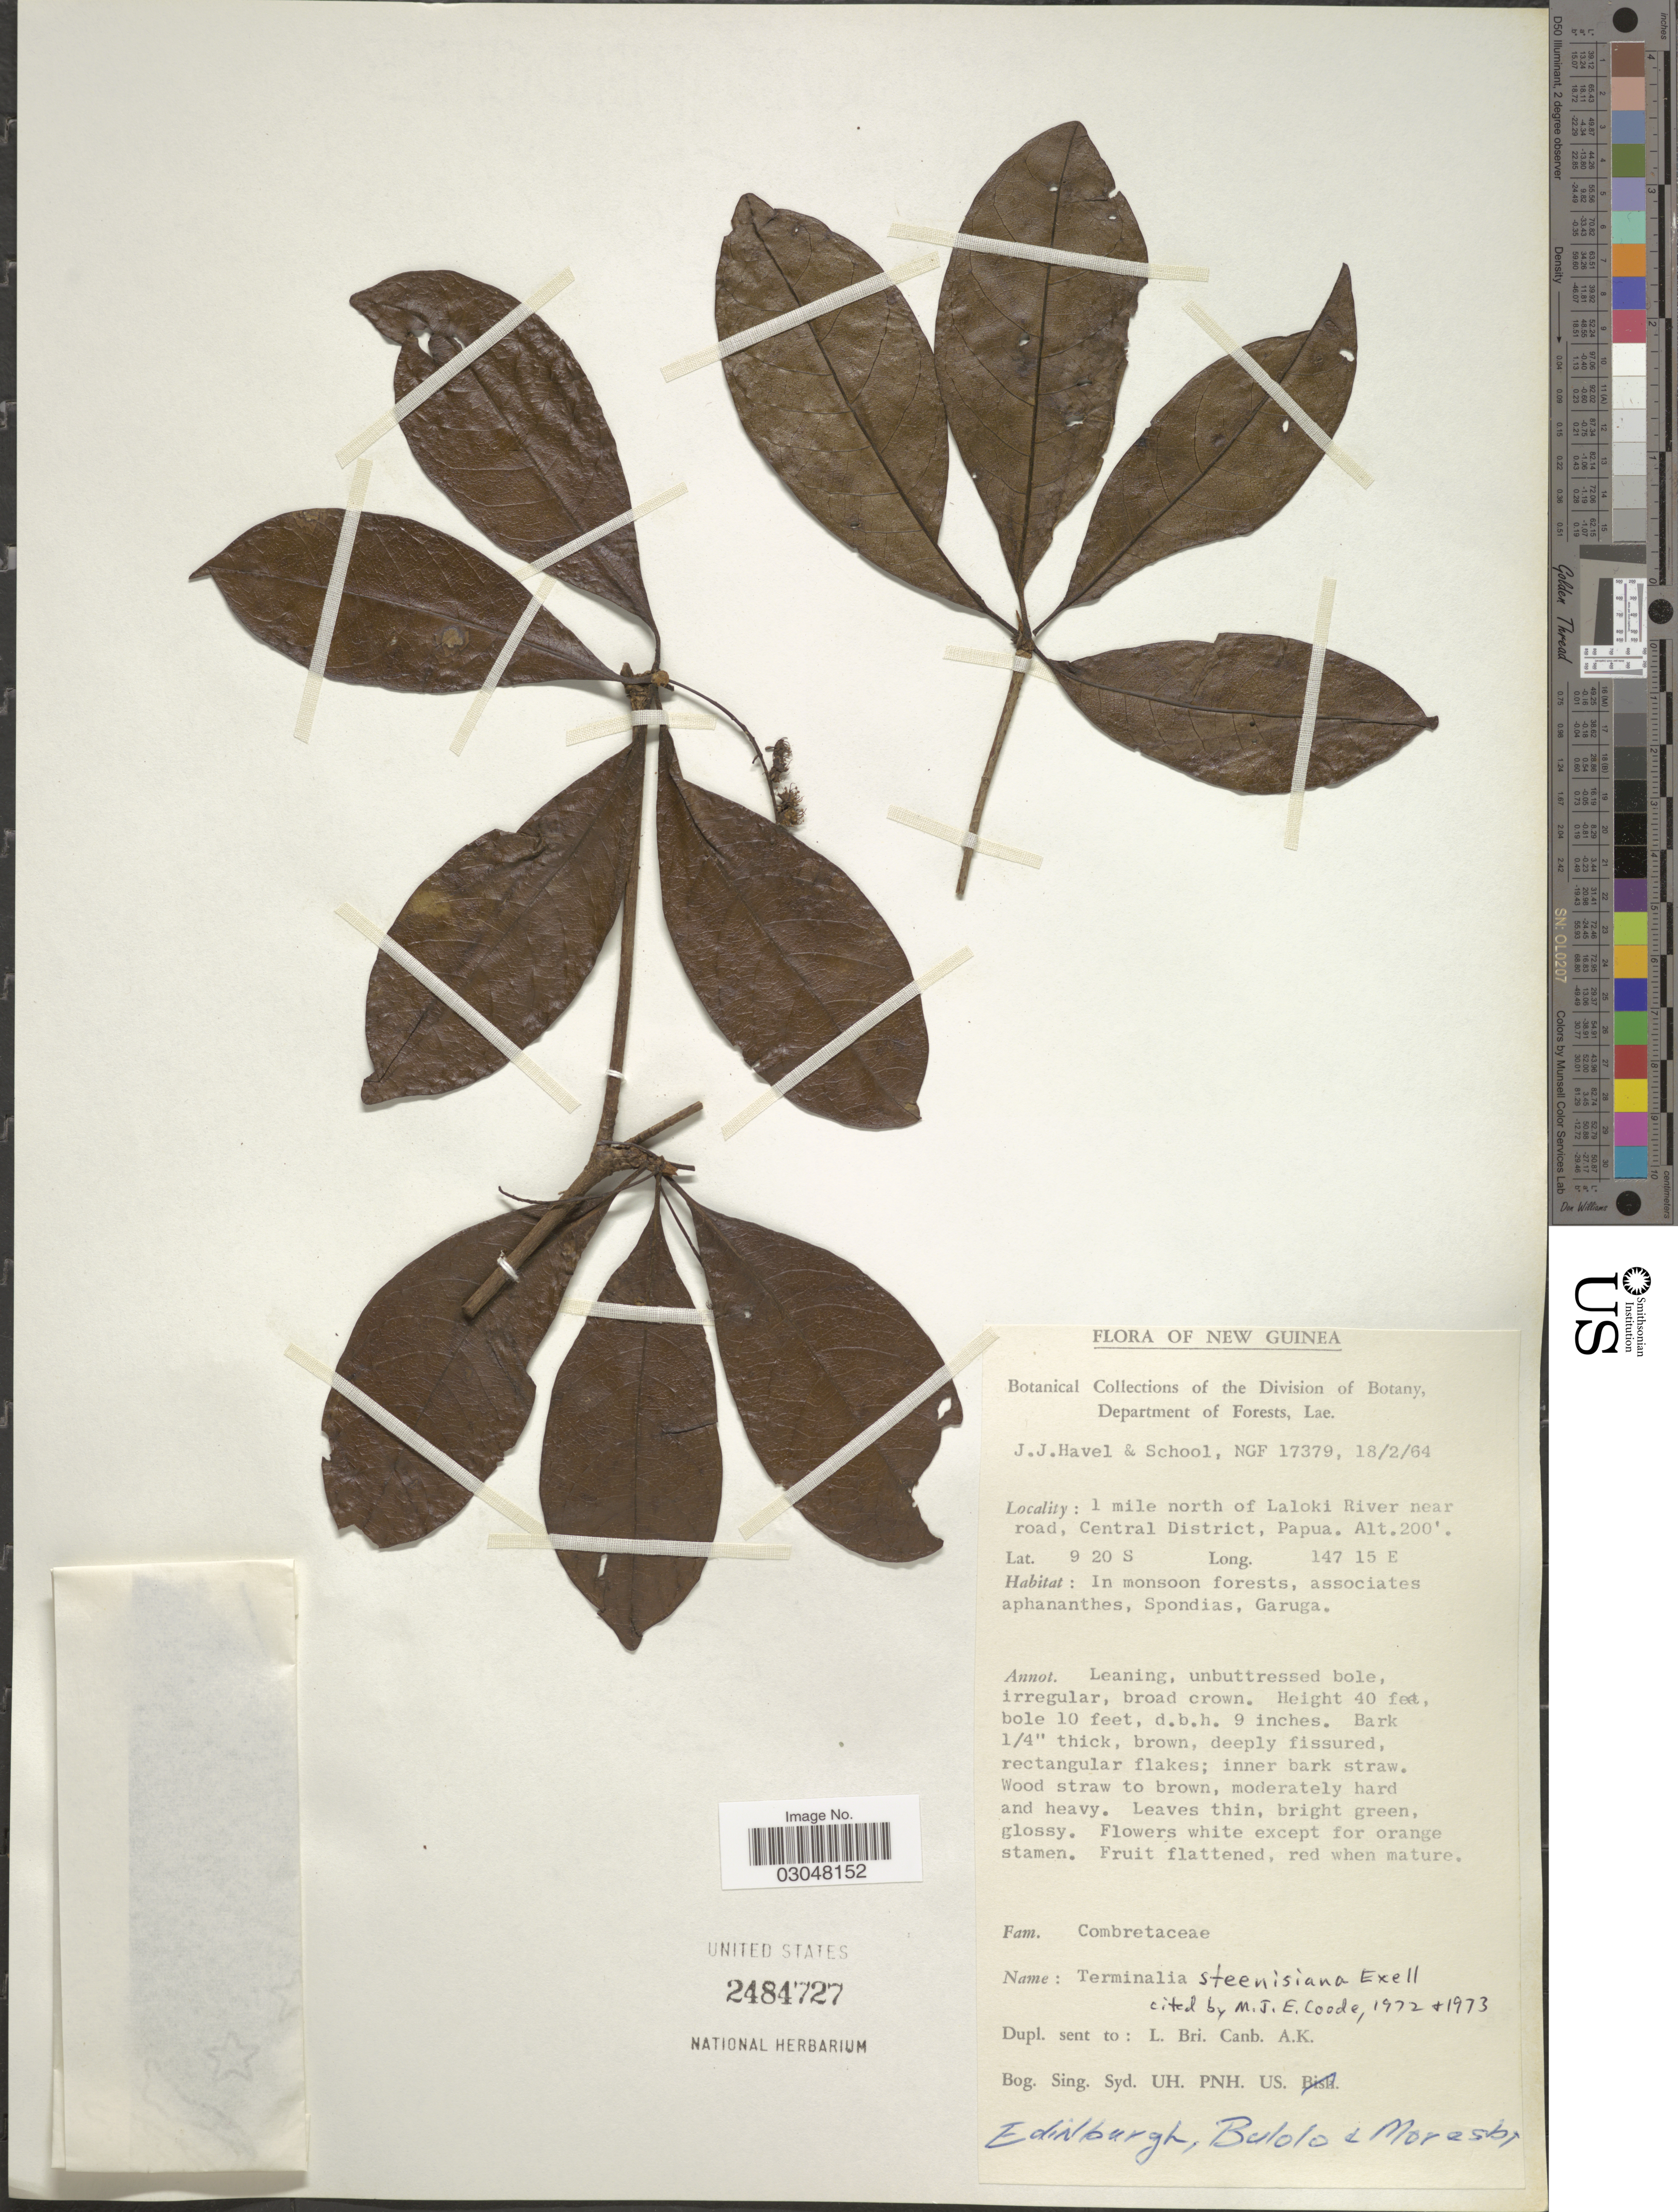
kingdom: Plantae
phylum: Tracheophyta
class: Magnoliopsida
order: Myrtales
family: Combretaceae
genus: Terminalia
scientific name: Terminalia steenisiana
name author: Exell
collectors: J. Havel & School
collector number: NGF 17379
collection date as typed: Transcribed d/m/y: 18/2/64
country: Papua New Guinea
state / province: Central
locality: New Guinea. 1 miles north of Laloki River near road, Central District, Papua.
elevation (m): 61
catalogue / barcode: US 2484727